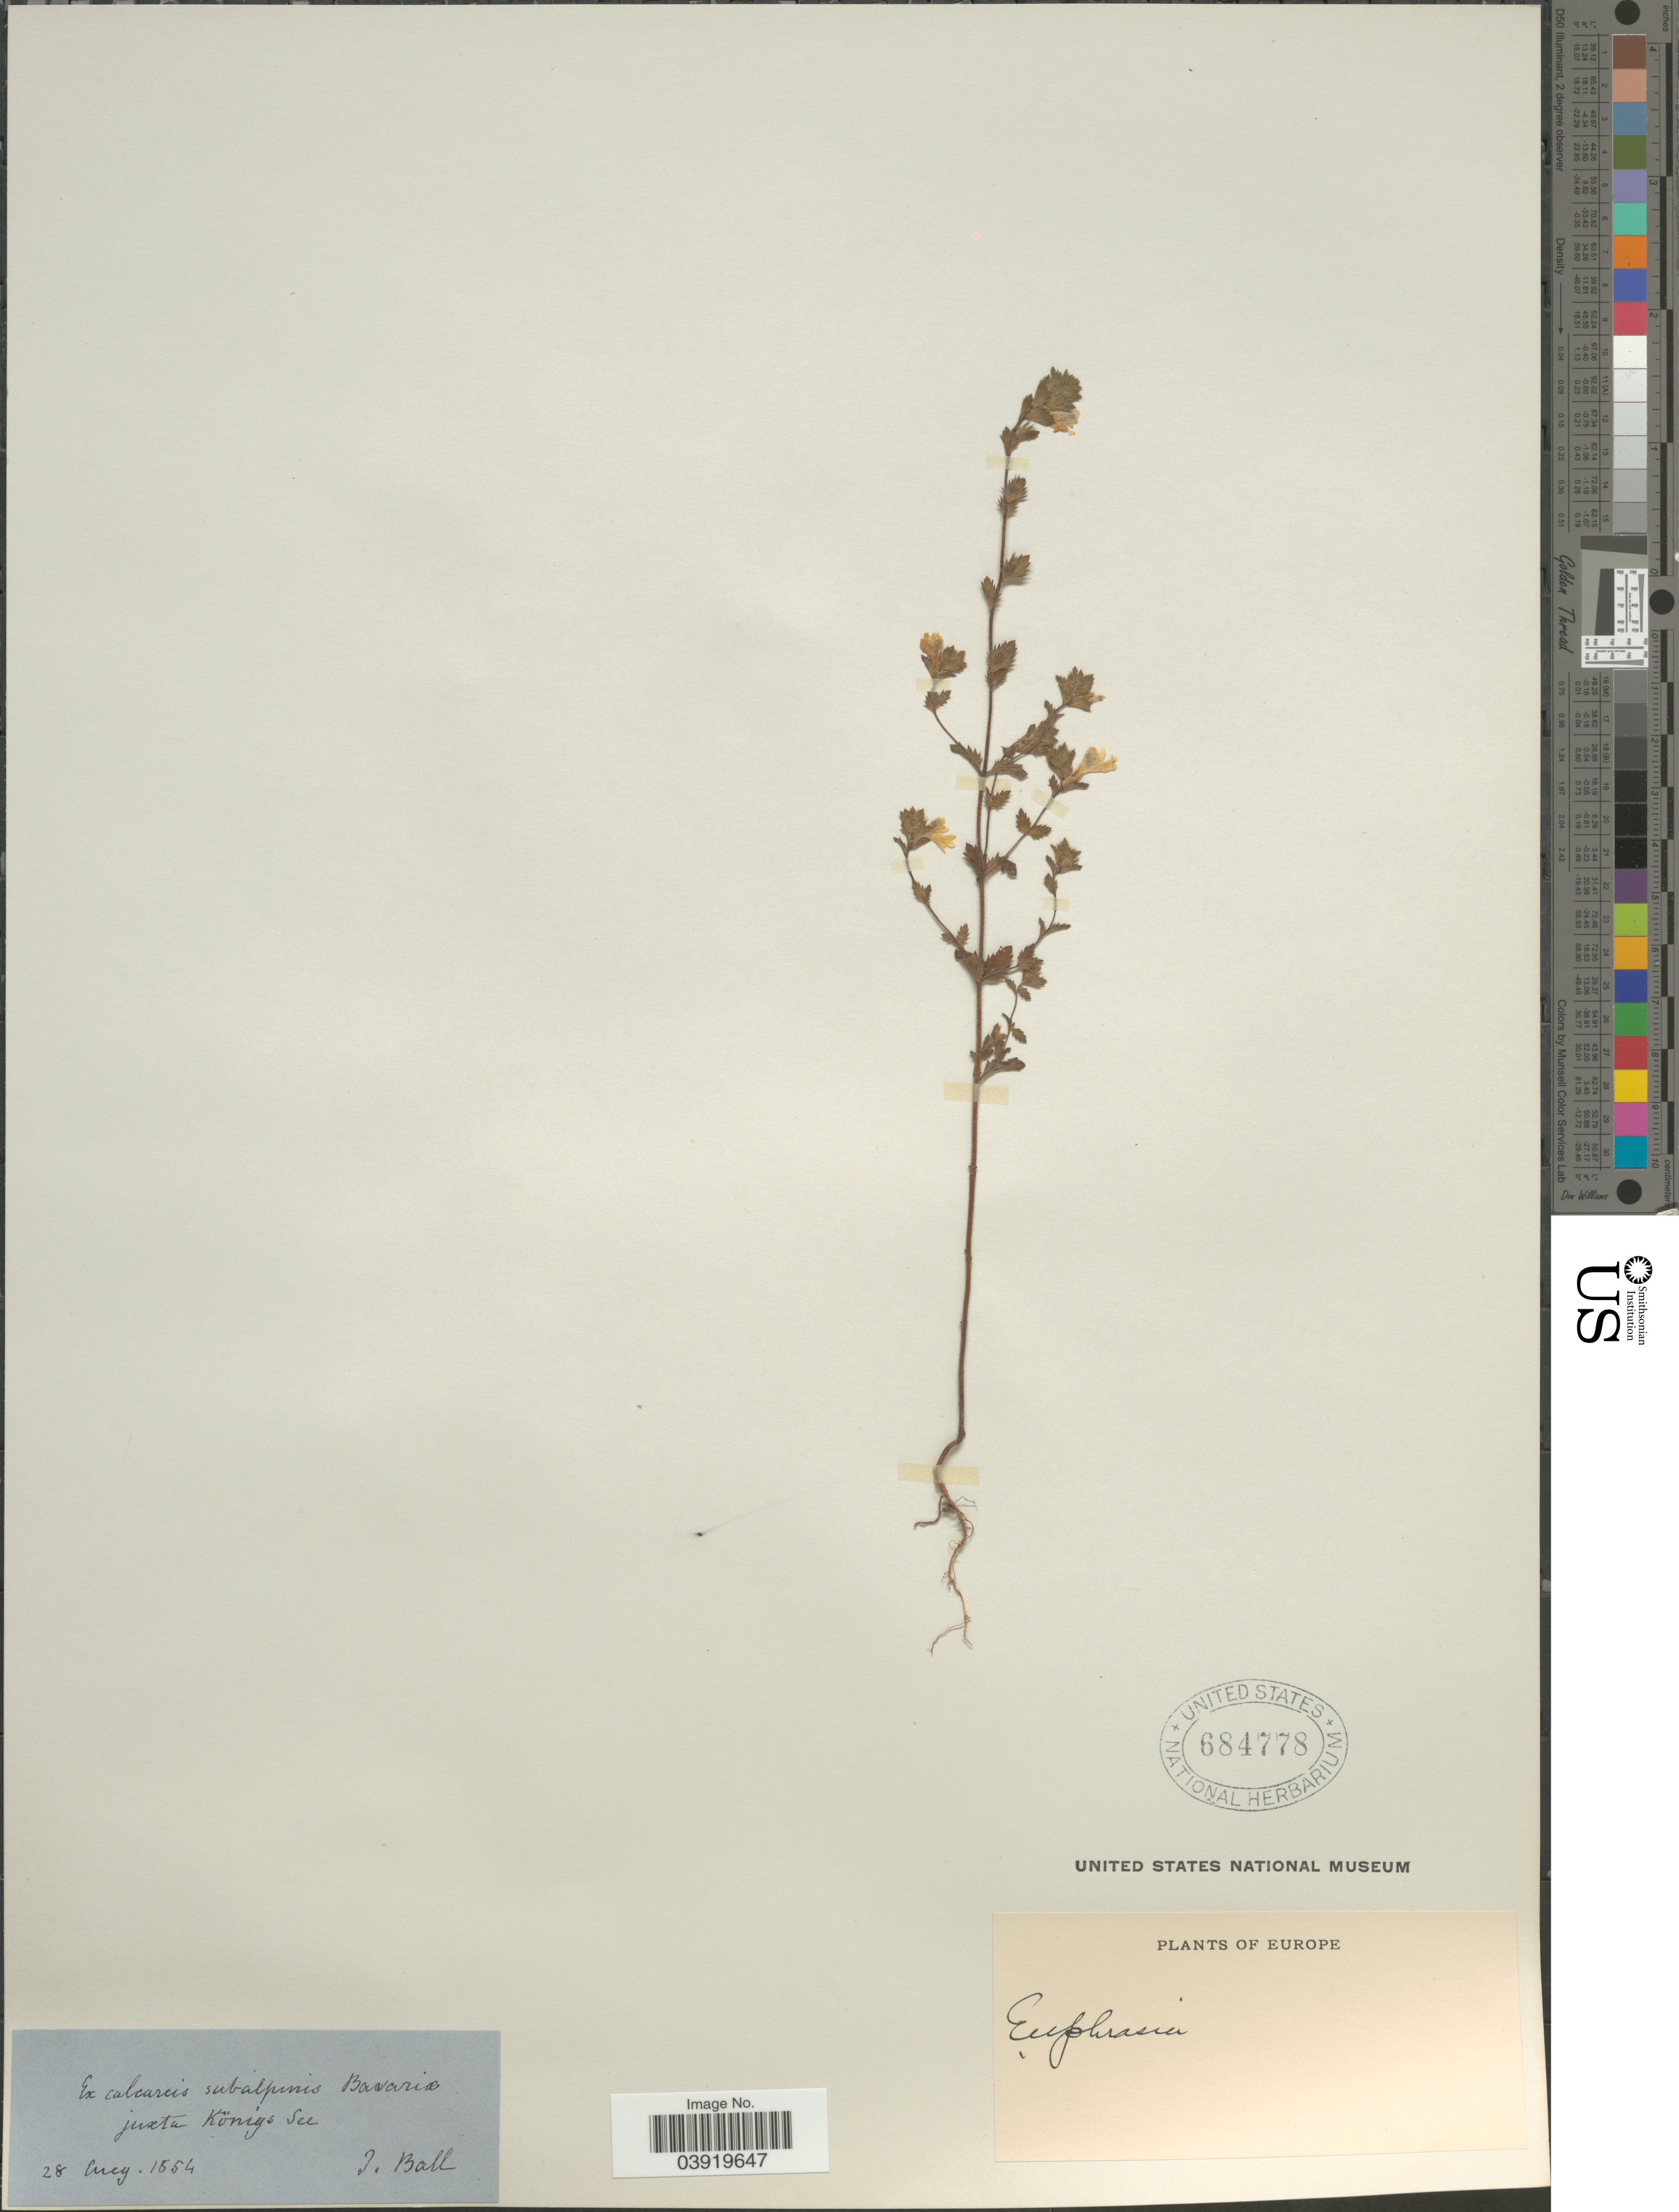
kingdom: Plantae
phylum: Tracheophyta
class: Magnoliopsida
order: Lamiales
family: Orobanchaceae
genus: Euphrasia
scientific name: Euphrasia sp.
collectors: J. Ball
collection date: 1854-08-28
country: Germany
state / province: Bayern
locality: Ex calcarcis subalpinis Bavaria juxta Königs See.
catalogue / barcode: US 684778